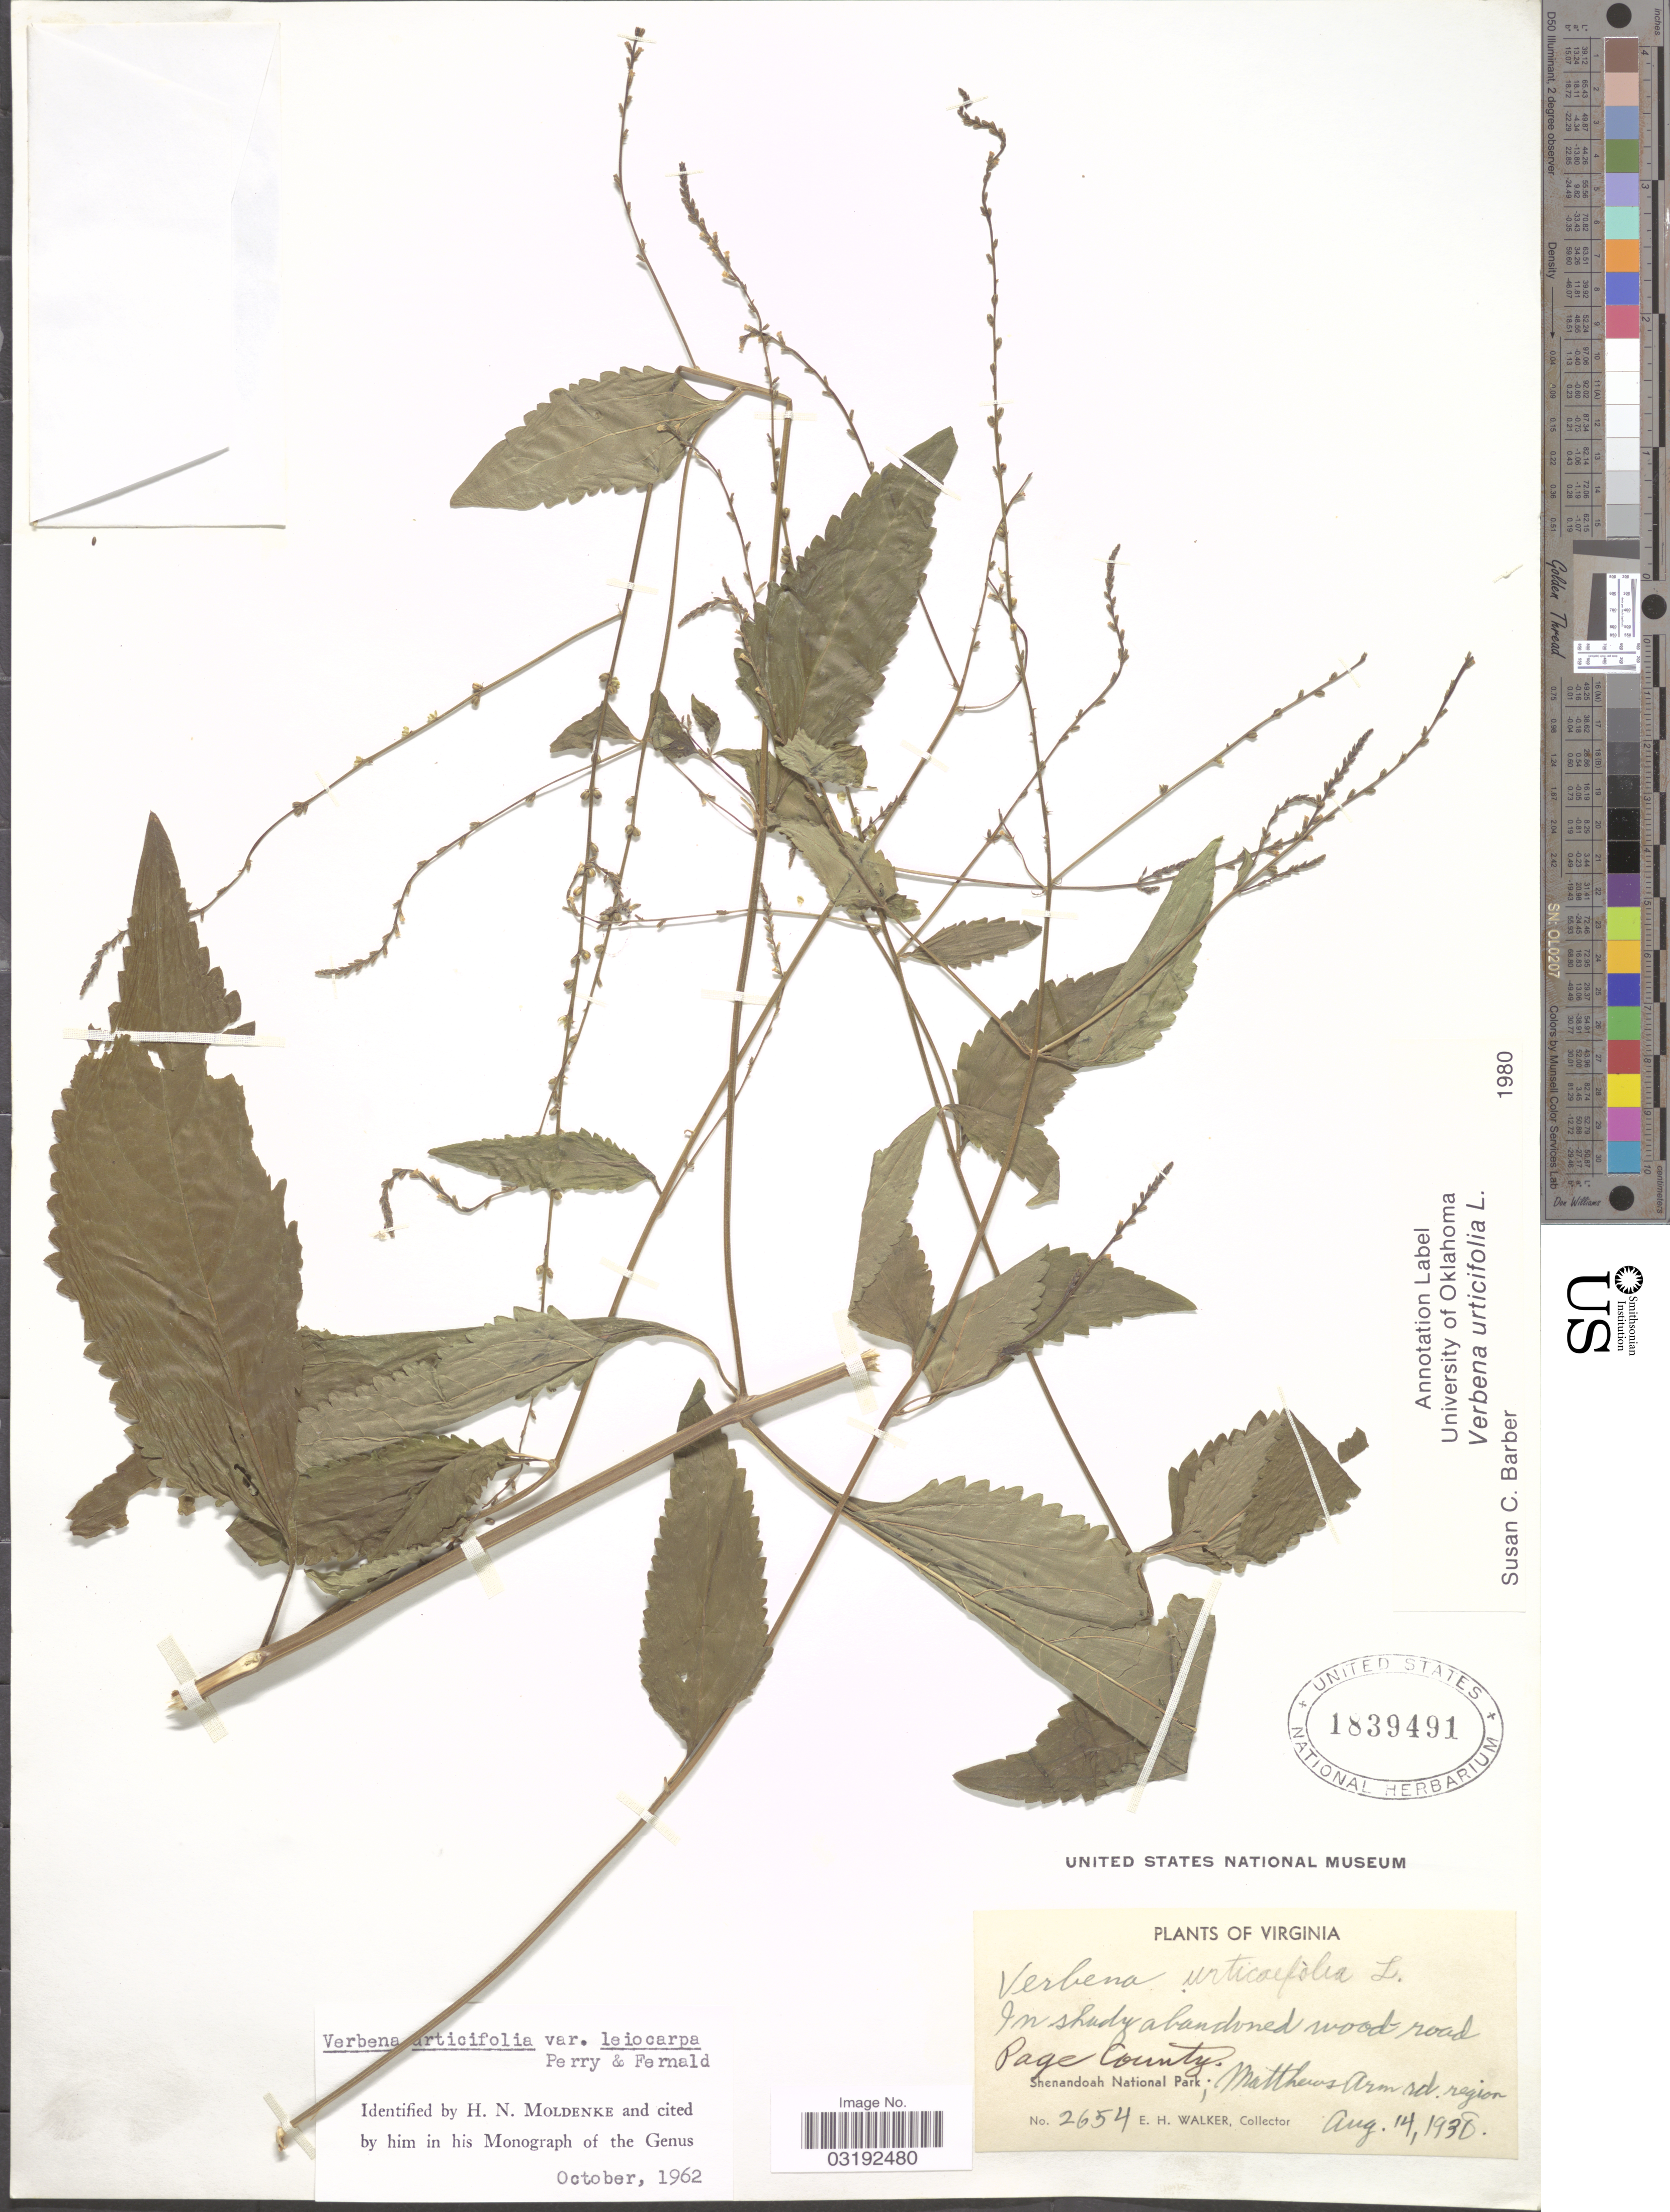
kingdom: Plantae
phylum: Tracheophyta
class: Magnoliopsida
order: Lamiales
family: Verbenaceae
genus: Verbena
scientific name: Verbena urticifolia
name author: L.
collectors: E. H. Walker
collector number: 2654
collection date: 1938-08-14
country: United States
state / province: Virginia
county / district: Page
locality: In shady abandoned wood road. Page County. Shenandoah National Park; Matthews Arm rd. region.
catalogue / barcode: US 1839491